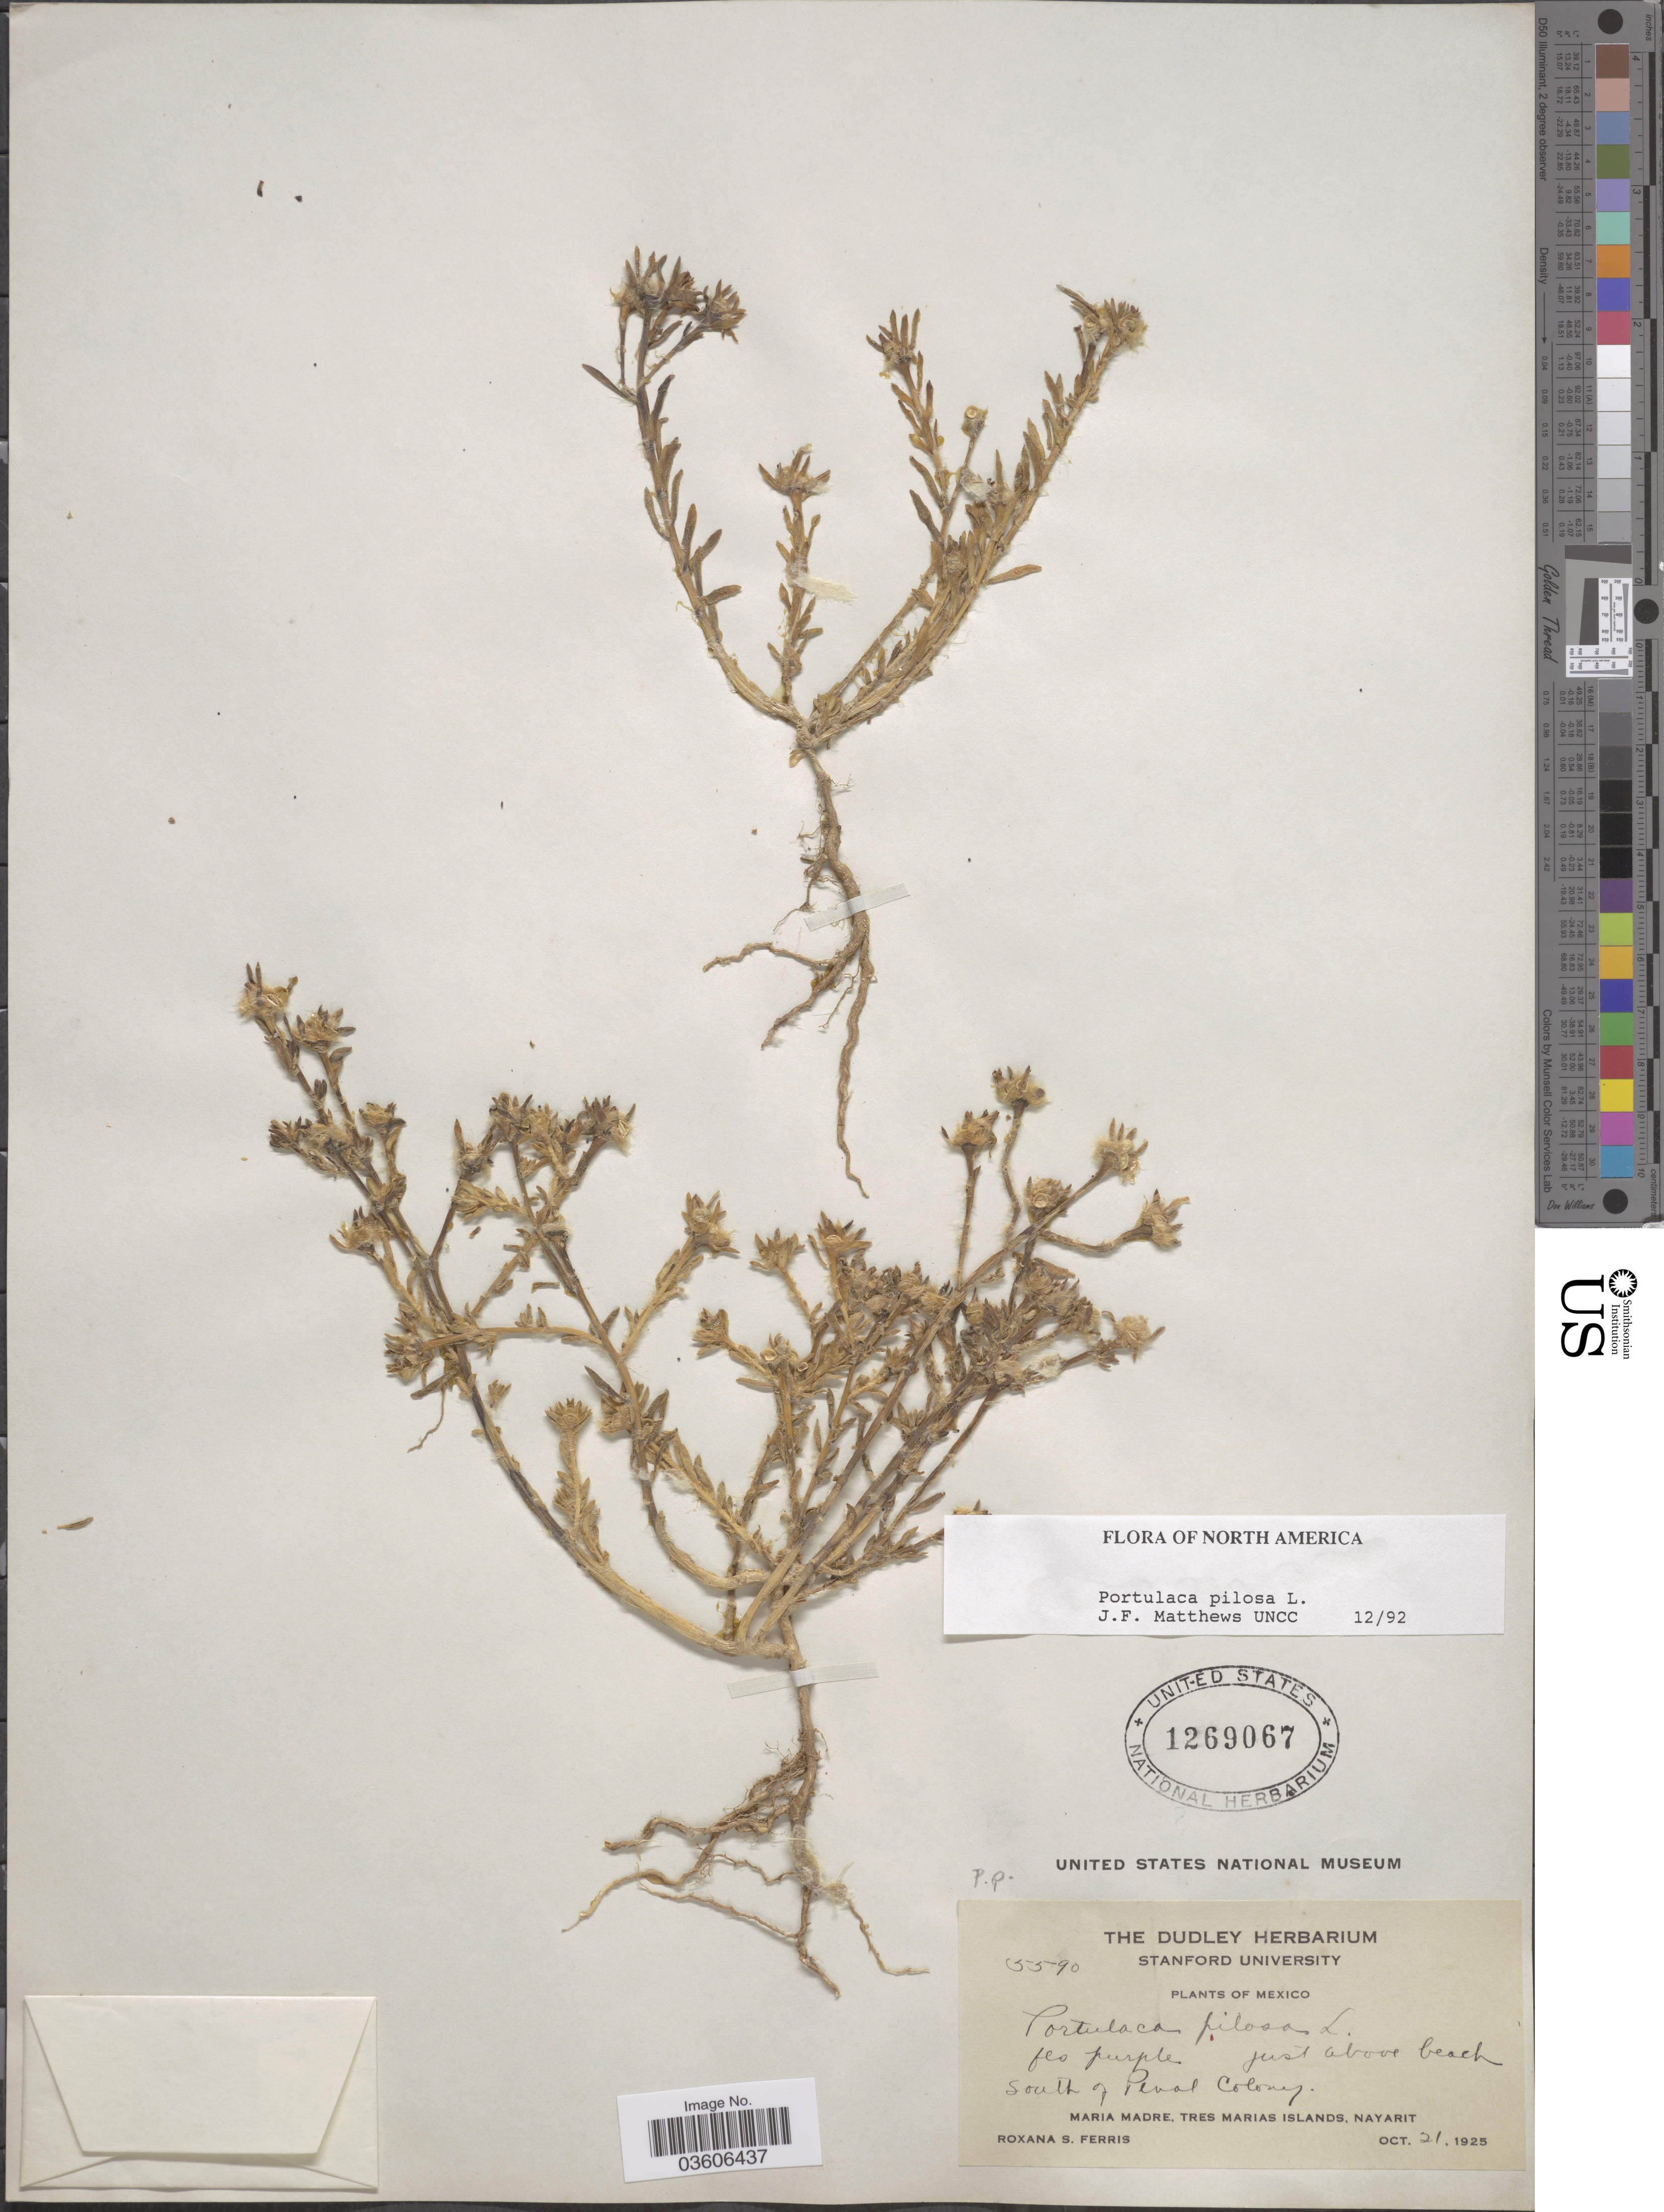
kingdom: Plantae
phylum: Tracheophyta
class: Magnoliopsida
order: Caryophyllales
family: Portulacaceae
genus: Portulaca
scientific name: Portulaca pilosa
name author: L.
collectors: R. S. Ferris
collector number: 5590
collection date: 1925-10-21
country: Mexico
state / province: Nayarit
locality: Nust above beach south of Penal Colony. Maria Madre, Tres Marias Islands.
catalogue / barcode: US 1269067